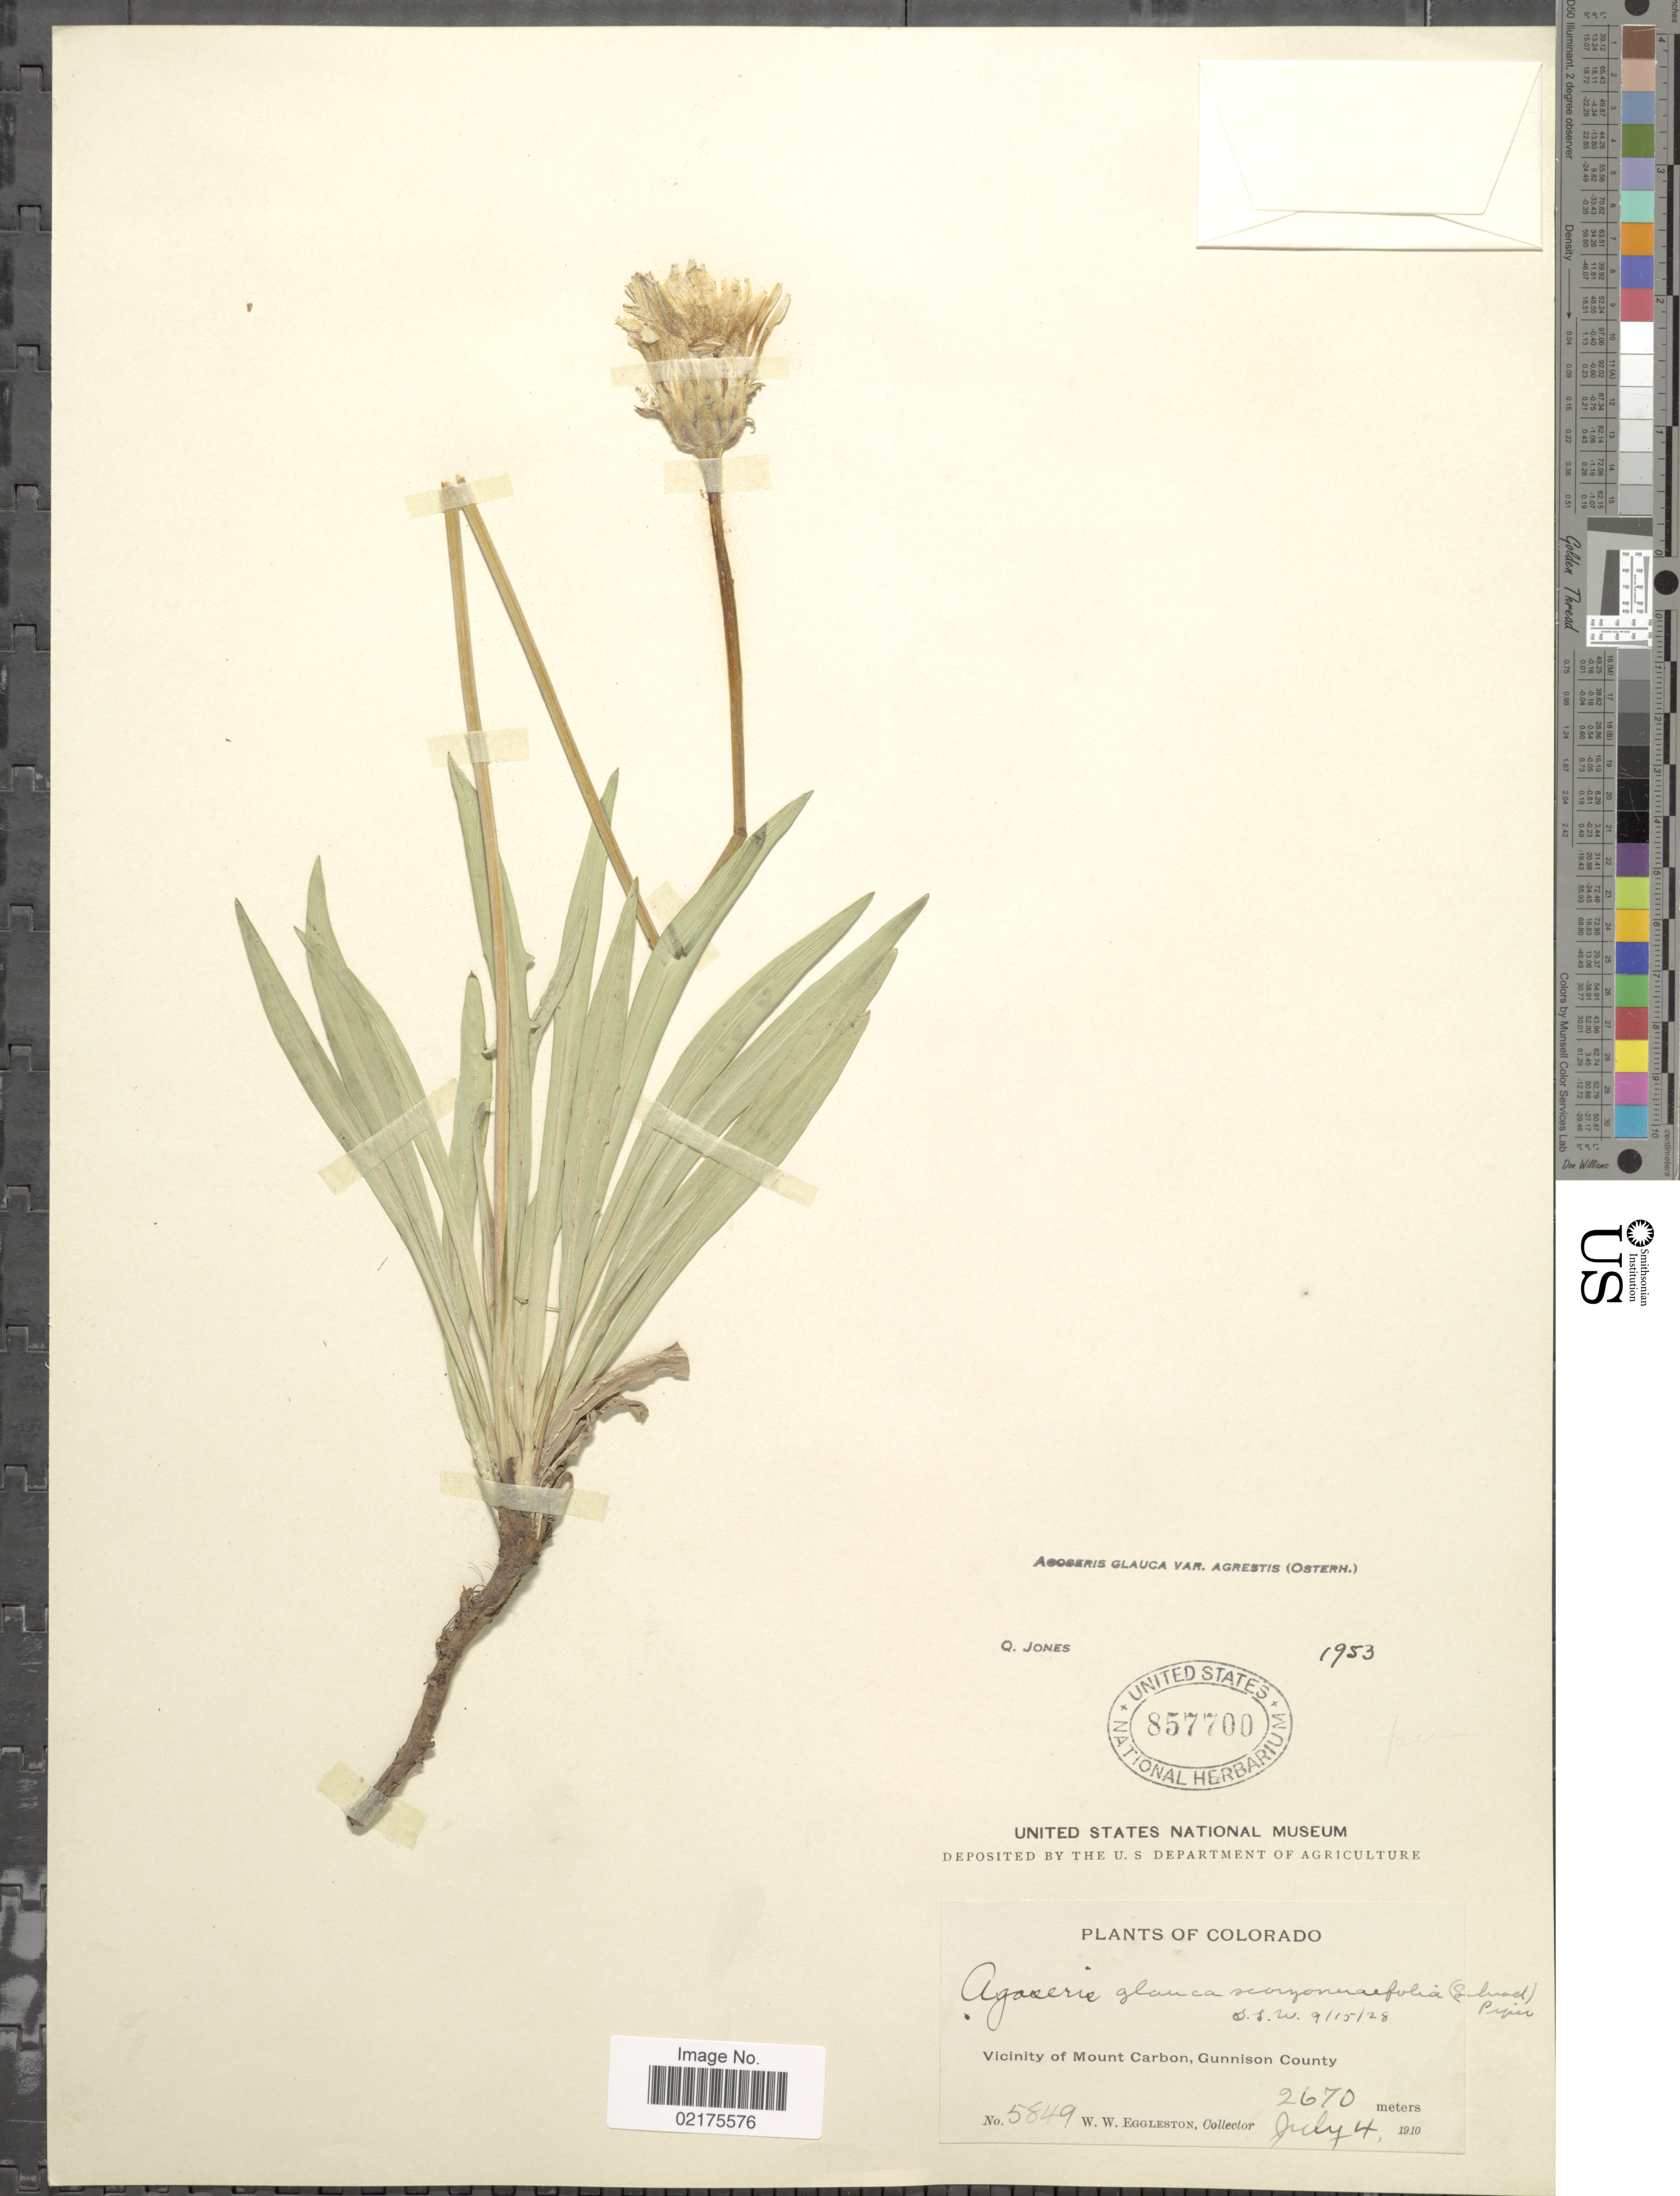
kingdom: Plantae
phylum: Tracheophyta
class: Magnoliopsida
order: Asterales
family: Asteraceae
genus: Agoseris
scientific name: Agoseris glauca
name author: (Pursh) Raf.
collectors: W. W. Eggleston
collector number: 5849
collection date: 1910-07-04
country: United States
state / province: Colorado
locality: Vicinity of Mount Carbon, Gunnison County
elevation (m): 2670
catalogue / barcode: US 857700